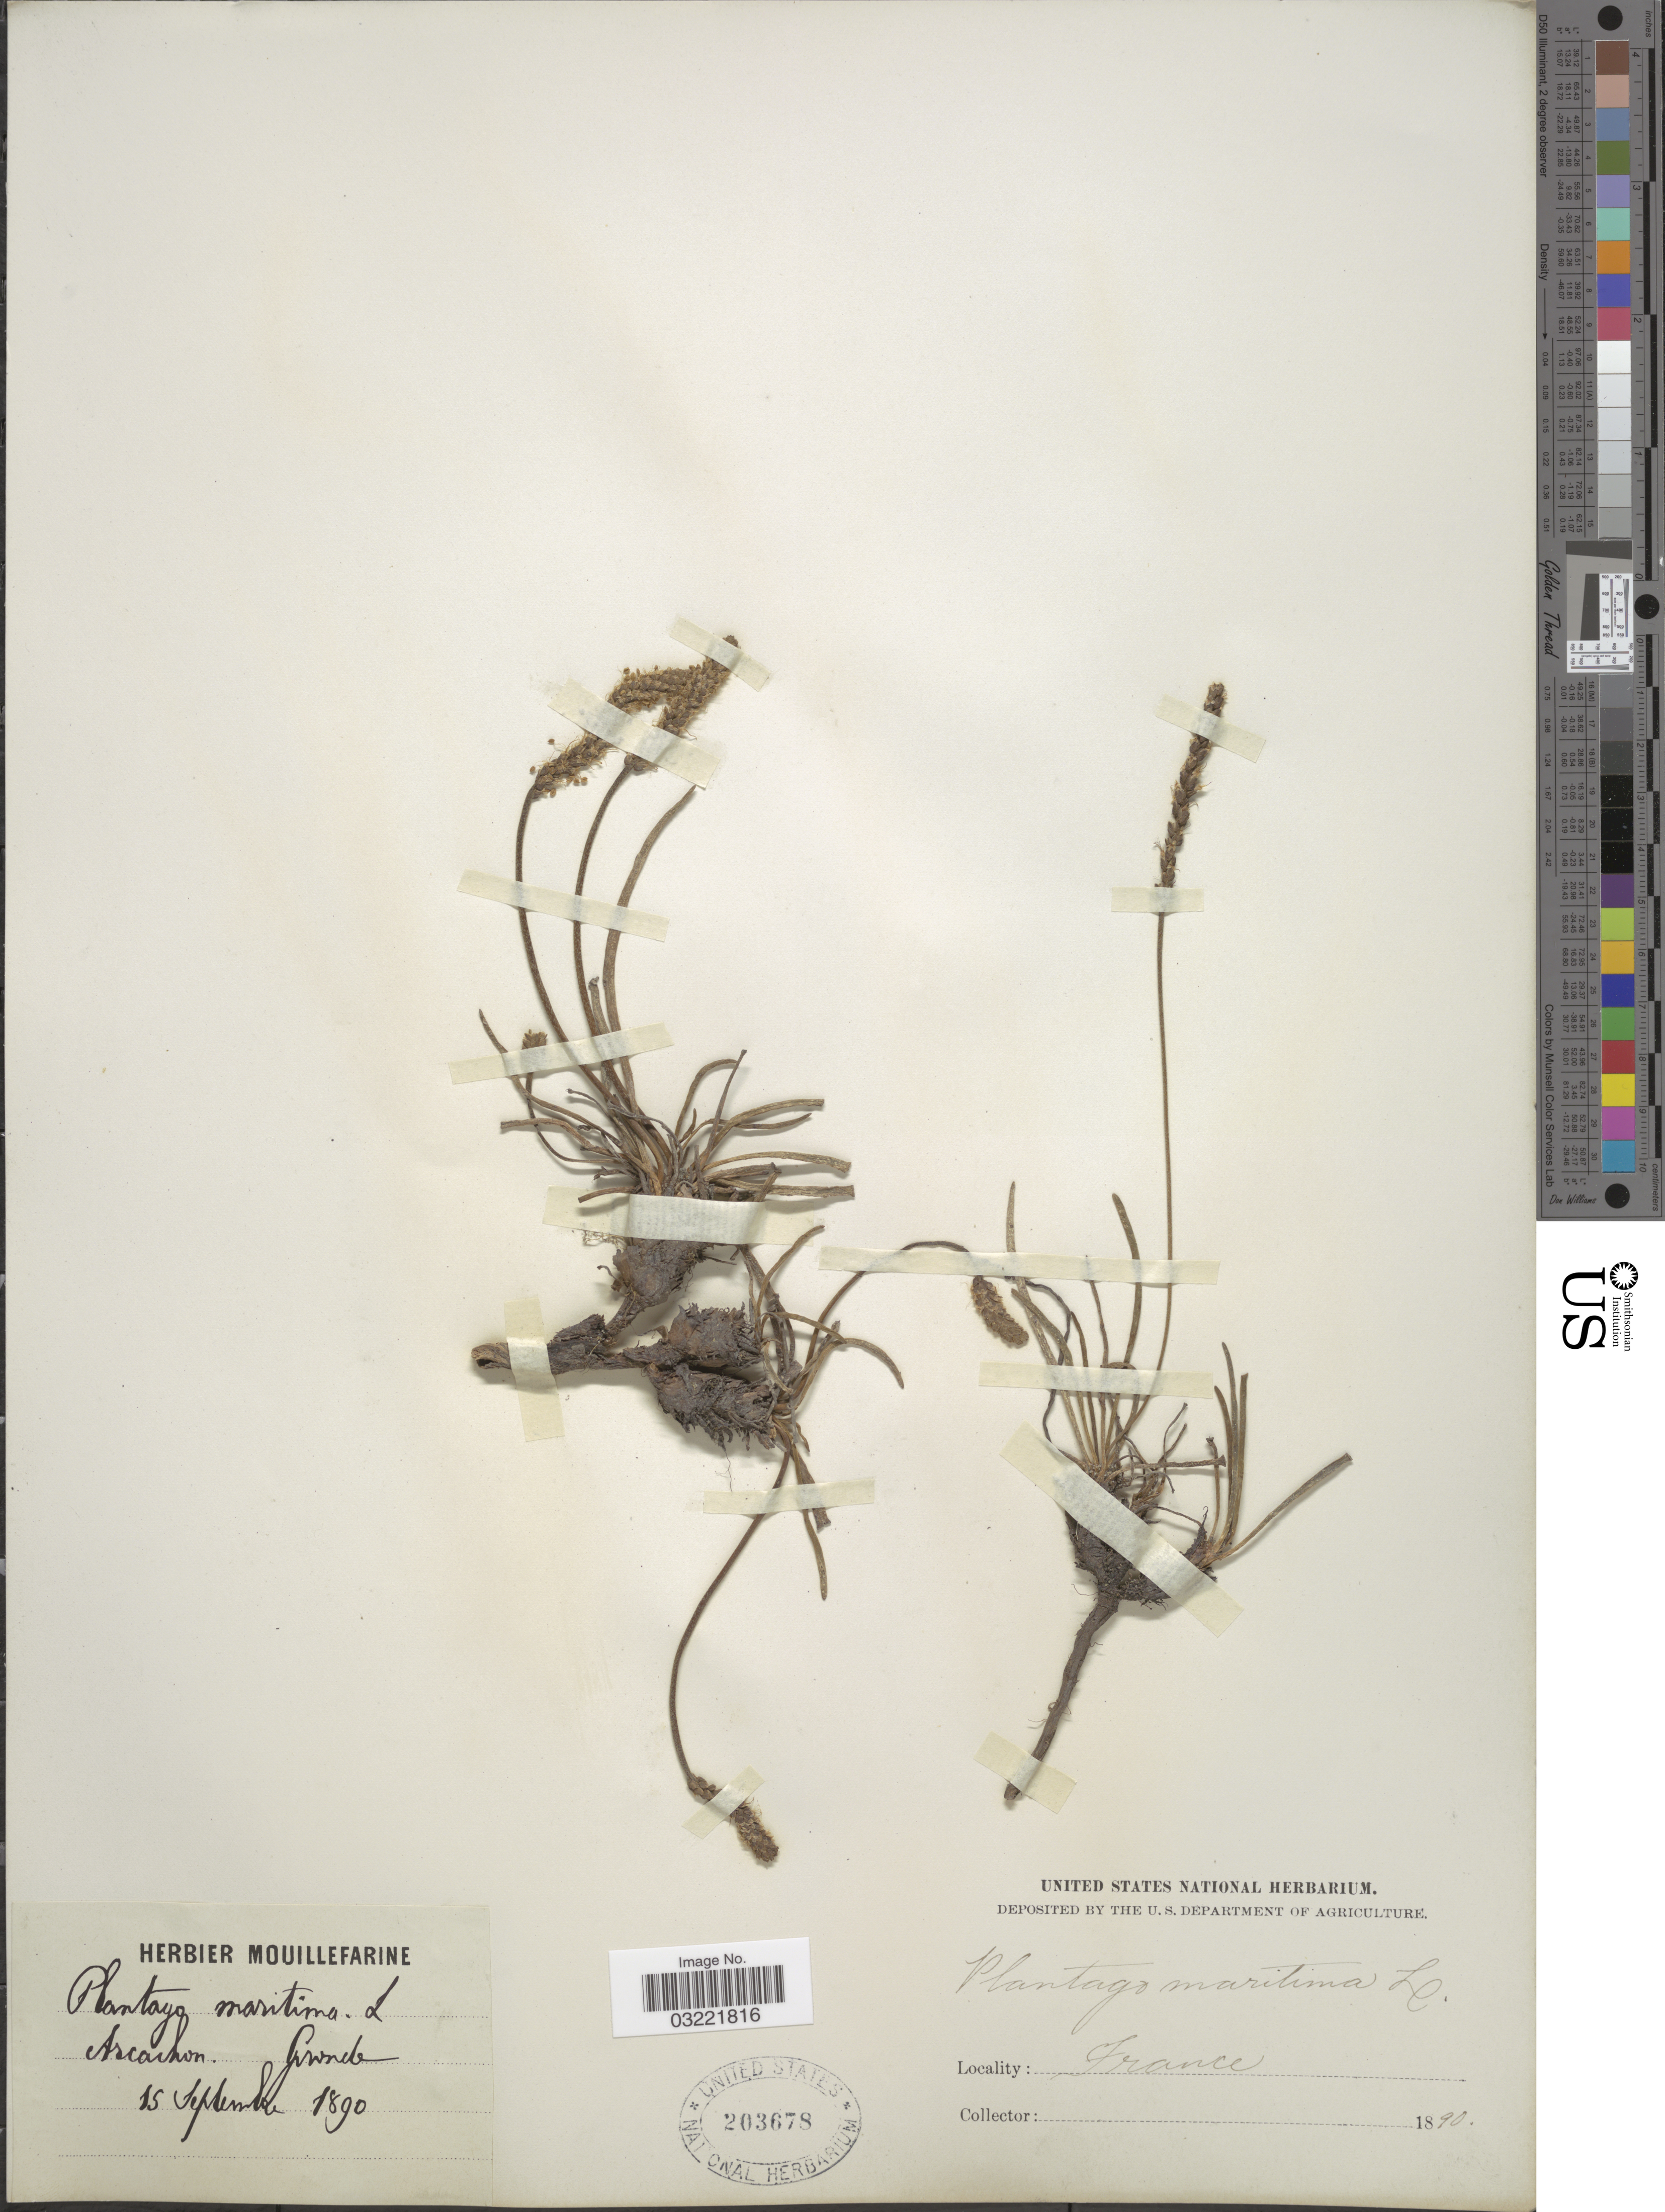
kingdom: Plantae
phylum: Tracheophyta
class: Magnoliopsida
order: Lamiales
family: Plantaginaceae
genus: Plantago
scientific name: Plantago maritima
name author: L.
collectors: ex herb. Mouillefarine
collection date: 1890-09-15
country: France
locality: Ascarhon. Garonde.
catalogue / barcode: US 203678